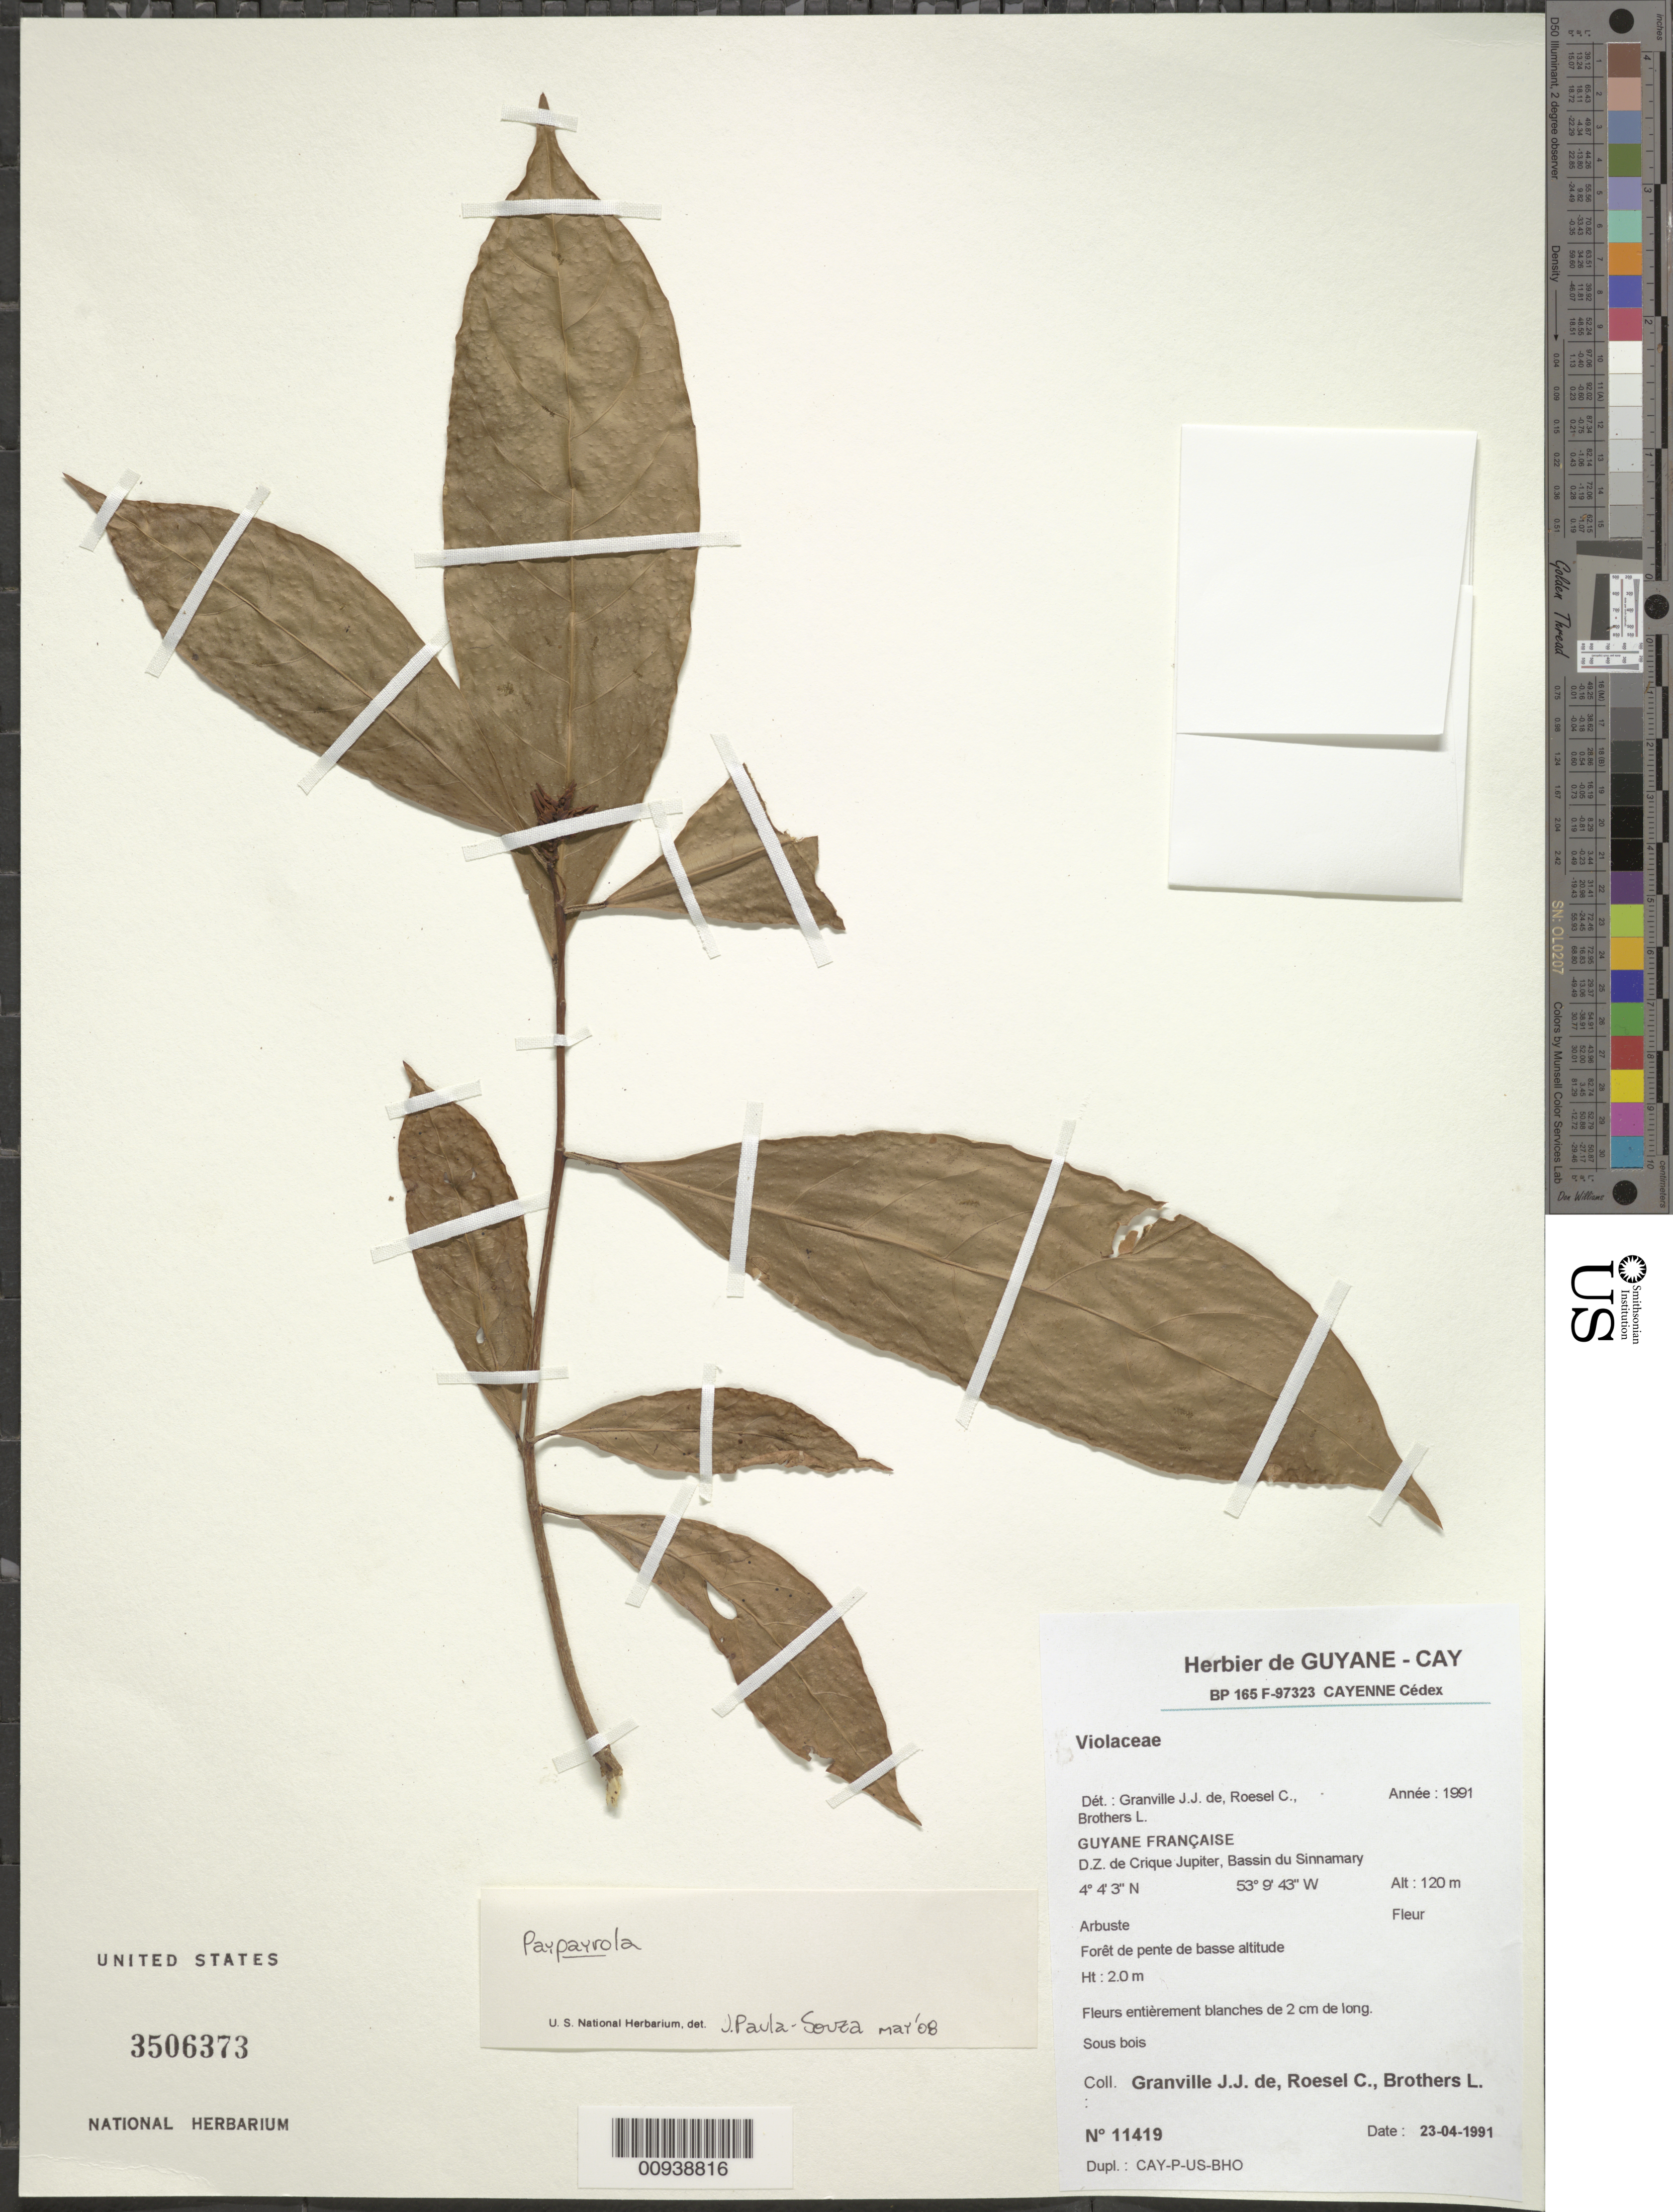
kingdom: Plantae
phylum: Tracheophyta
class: Magnoliopsida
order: Malpighiales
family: Violaceae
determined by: Granville, J. J.; Roesel, C. S.; Brothers, Leslie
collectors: J.-J. de Granville, C. S. Roesel & L. Brothers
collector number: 11419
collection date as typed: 23-Apr-91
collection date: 1991-04-23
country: French Guiana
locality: D.Z. de Crique Jupiter, Bassin du Sinnamary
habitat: Forêt de pente de basse altitude; sous bois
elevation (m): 120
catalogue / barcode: US 3506373